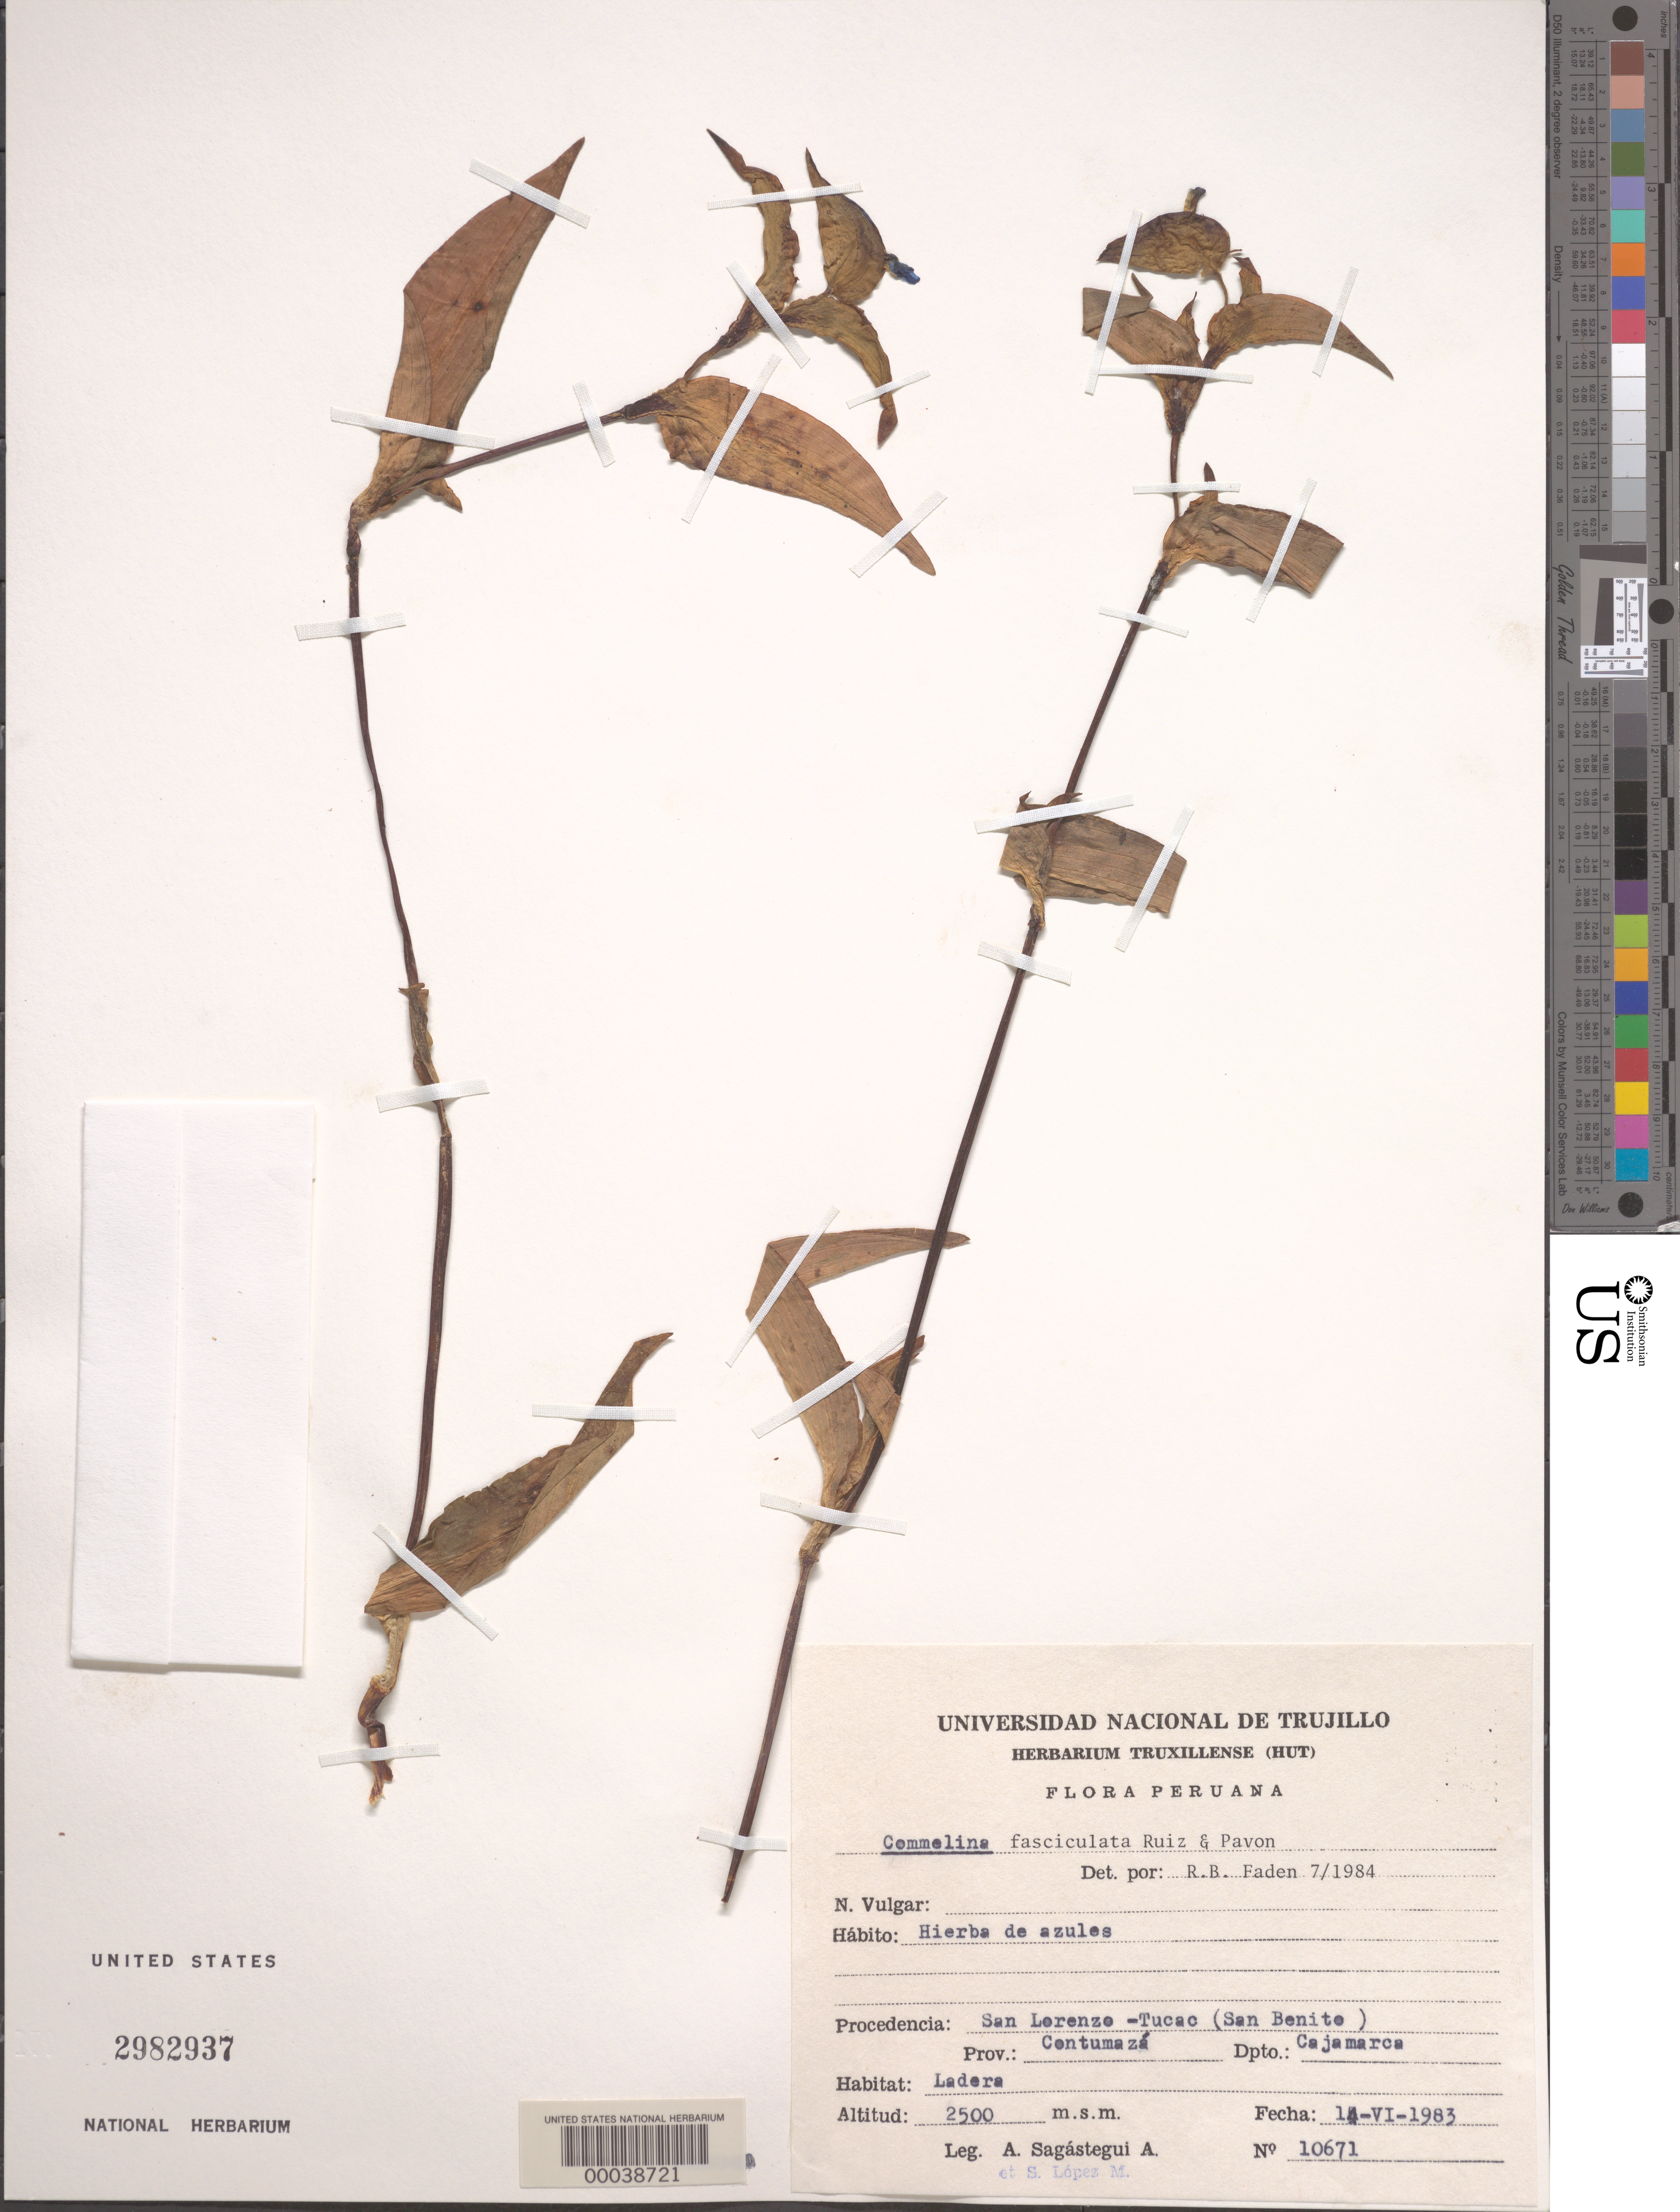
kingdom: Plantae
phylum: Tracheophyta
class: Liliopsida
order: Commelinales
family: Commelinaceae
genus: Commelina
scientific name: Commelina fasciculata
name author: Ruiz & Pav.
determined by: Faden, Robert B., (US), Smithsonian Institution - National Museum of Natural History (UNITED STATES)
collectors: A. Sagástegui A. & S. Lopez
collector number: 10671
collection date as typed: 14 Jun 1983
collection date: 1983-06-14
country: Peru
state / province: Cajamarca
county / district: Contumazá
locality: San Lorenzo - Tucac (San Benito)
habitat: Slope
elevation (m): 2500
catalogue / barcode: US 2982937